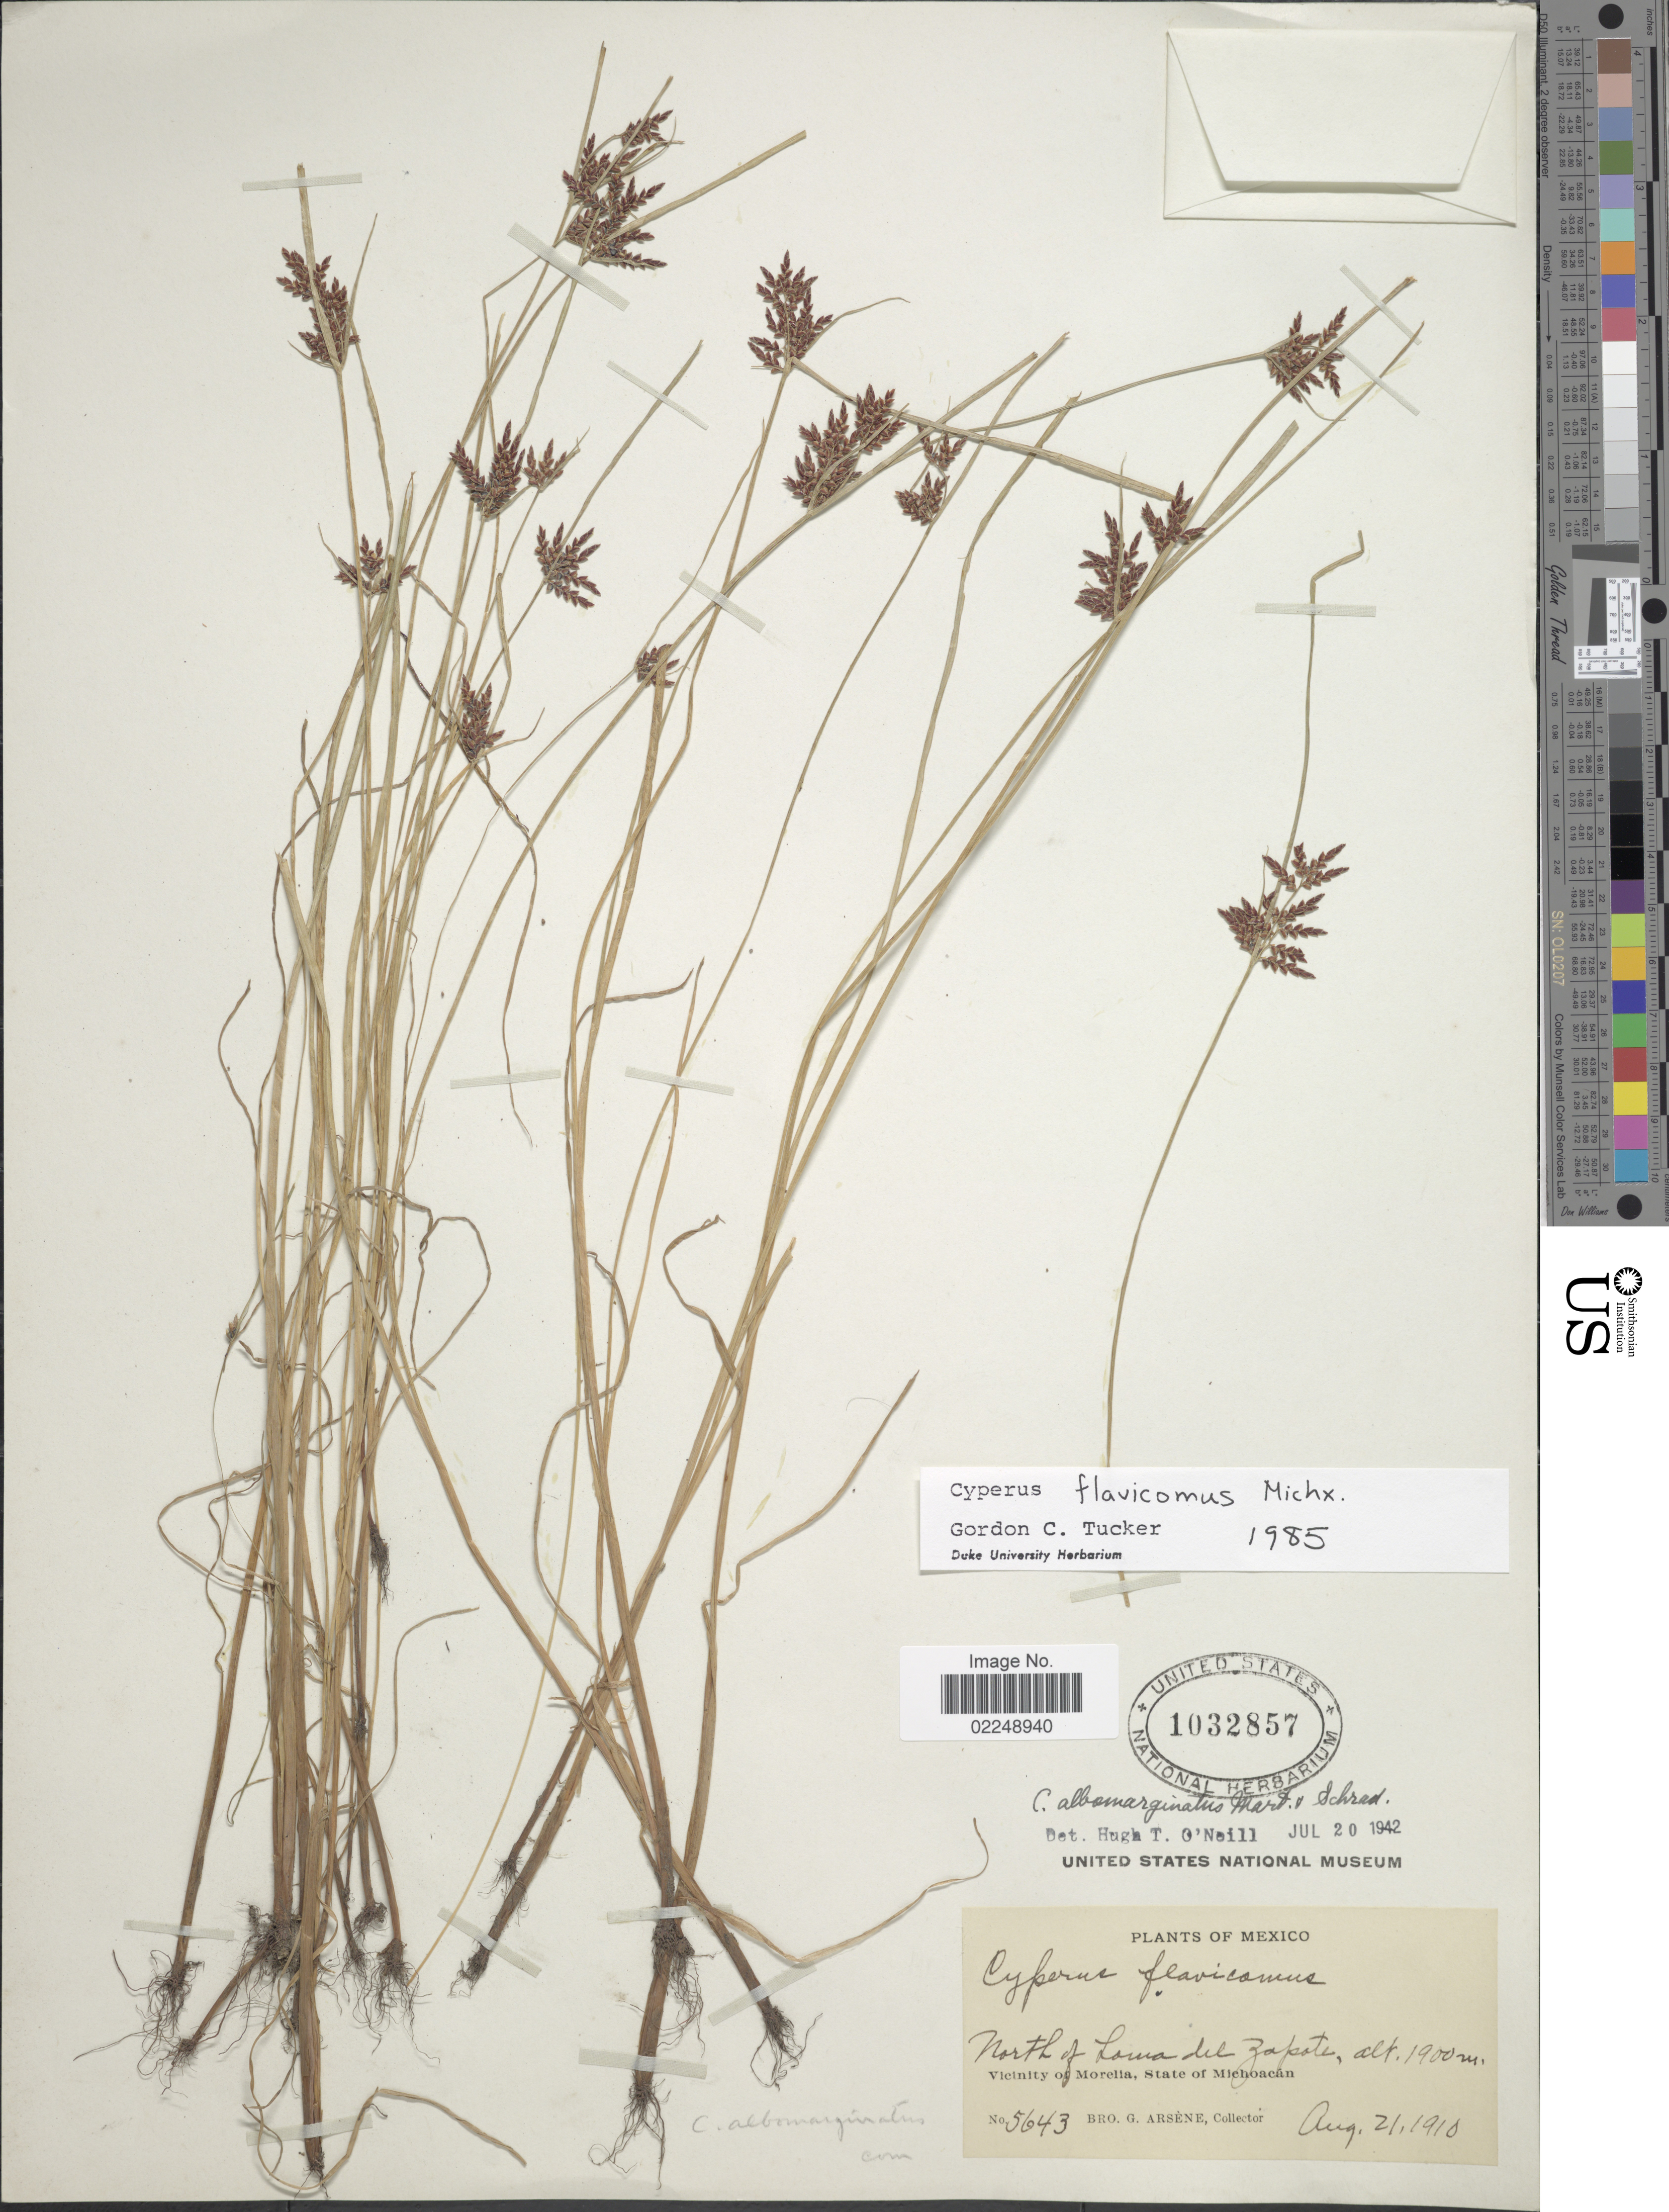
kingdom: Plantae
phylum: Tracheophyta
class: Liliopsida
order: Poales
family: Cyperaceae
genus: Cyperus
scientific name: Cyperus flavicomus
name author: Michx.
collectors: Bro. G. Arsène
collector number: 5643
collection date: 1910-08-21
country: Mexico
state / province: Michoacán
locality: North of Loma del Zapote, Vicinity of Morelia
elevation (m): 1900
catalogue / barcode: US 1032857